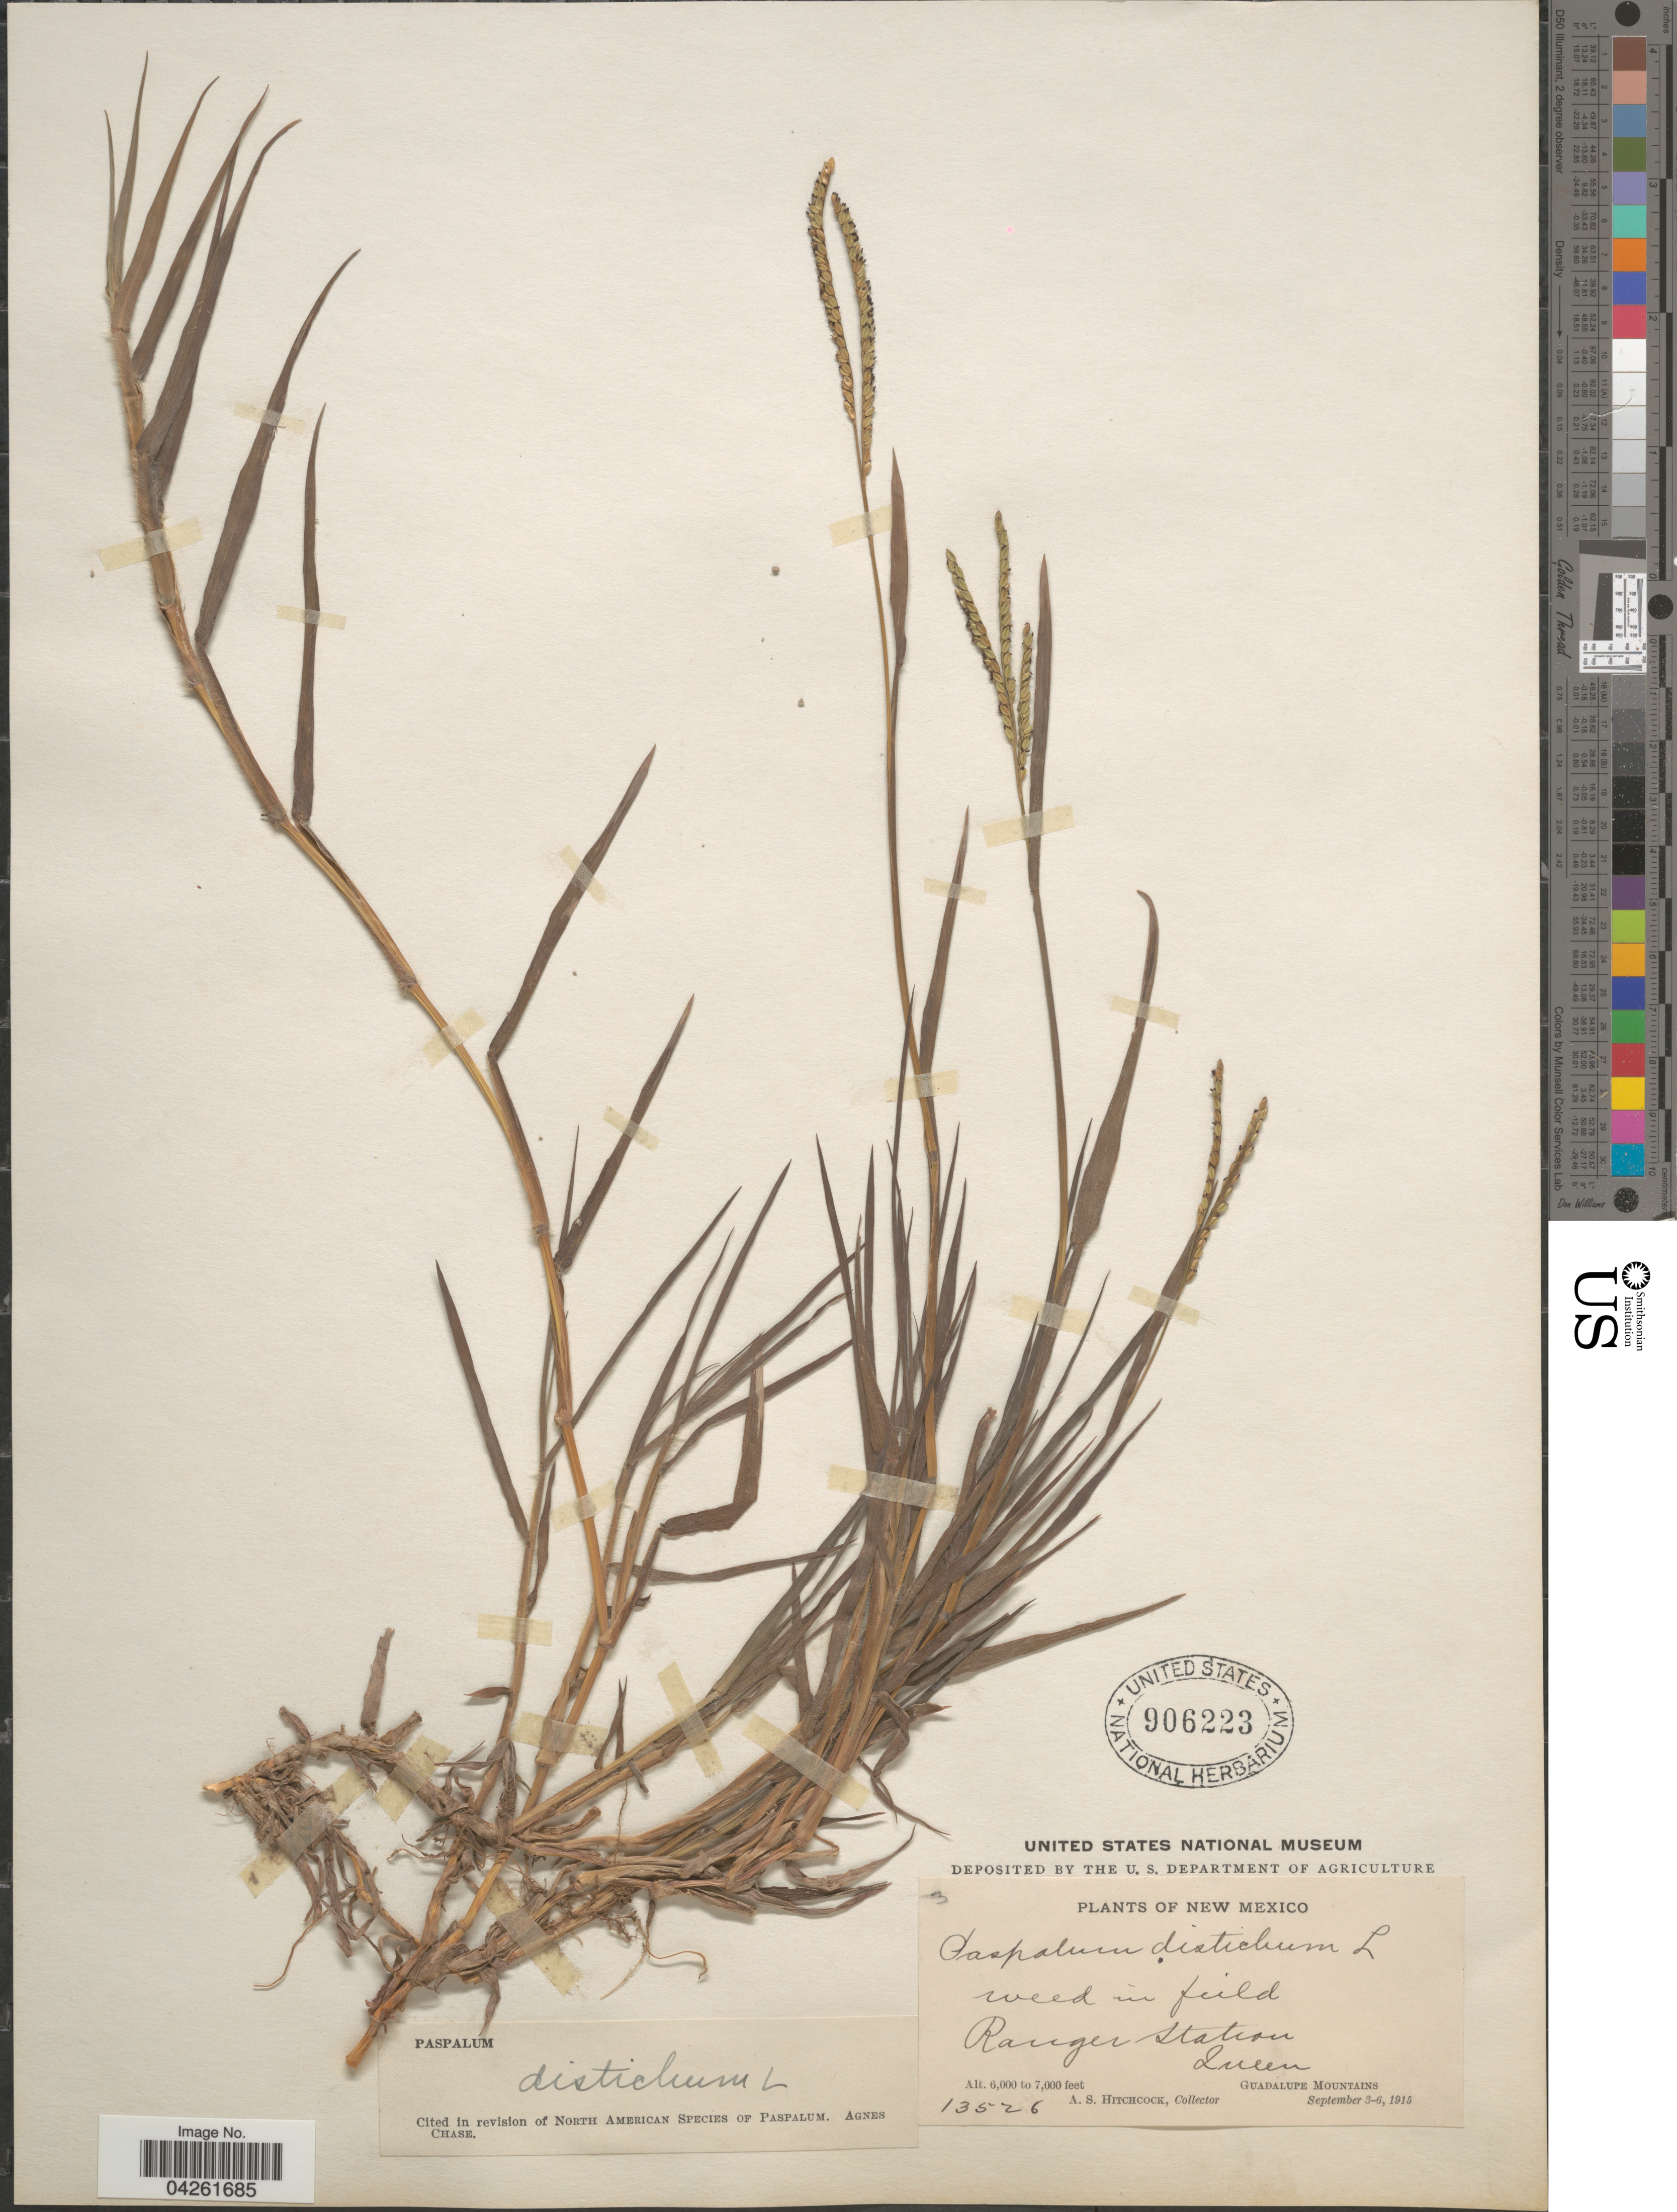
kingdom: Plantae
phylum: Tracheophyta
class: Liliopsida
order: Poales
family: Poaceae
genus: Paspalum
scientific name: Paspalum distichum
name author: L.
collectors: A. S. Hitchcock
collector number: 13526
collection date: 1915-09-03/1915-09-06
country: United States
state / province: New Mexico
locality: Ranger Station. Queen. Guadalupe Mountains.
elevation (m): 1829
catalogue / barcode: US 906223